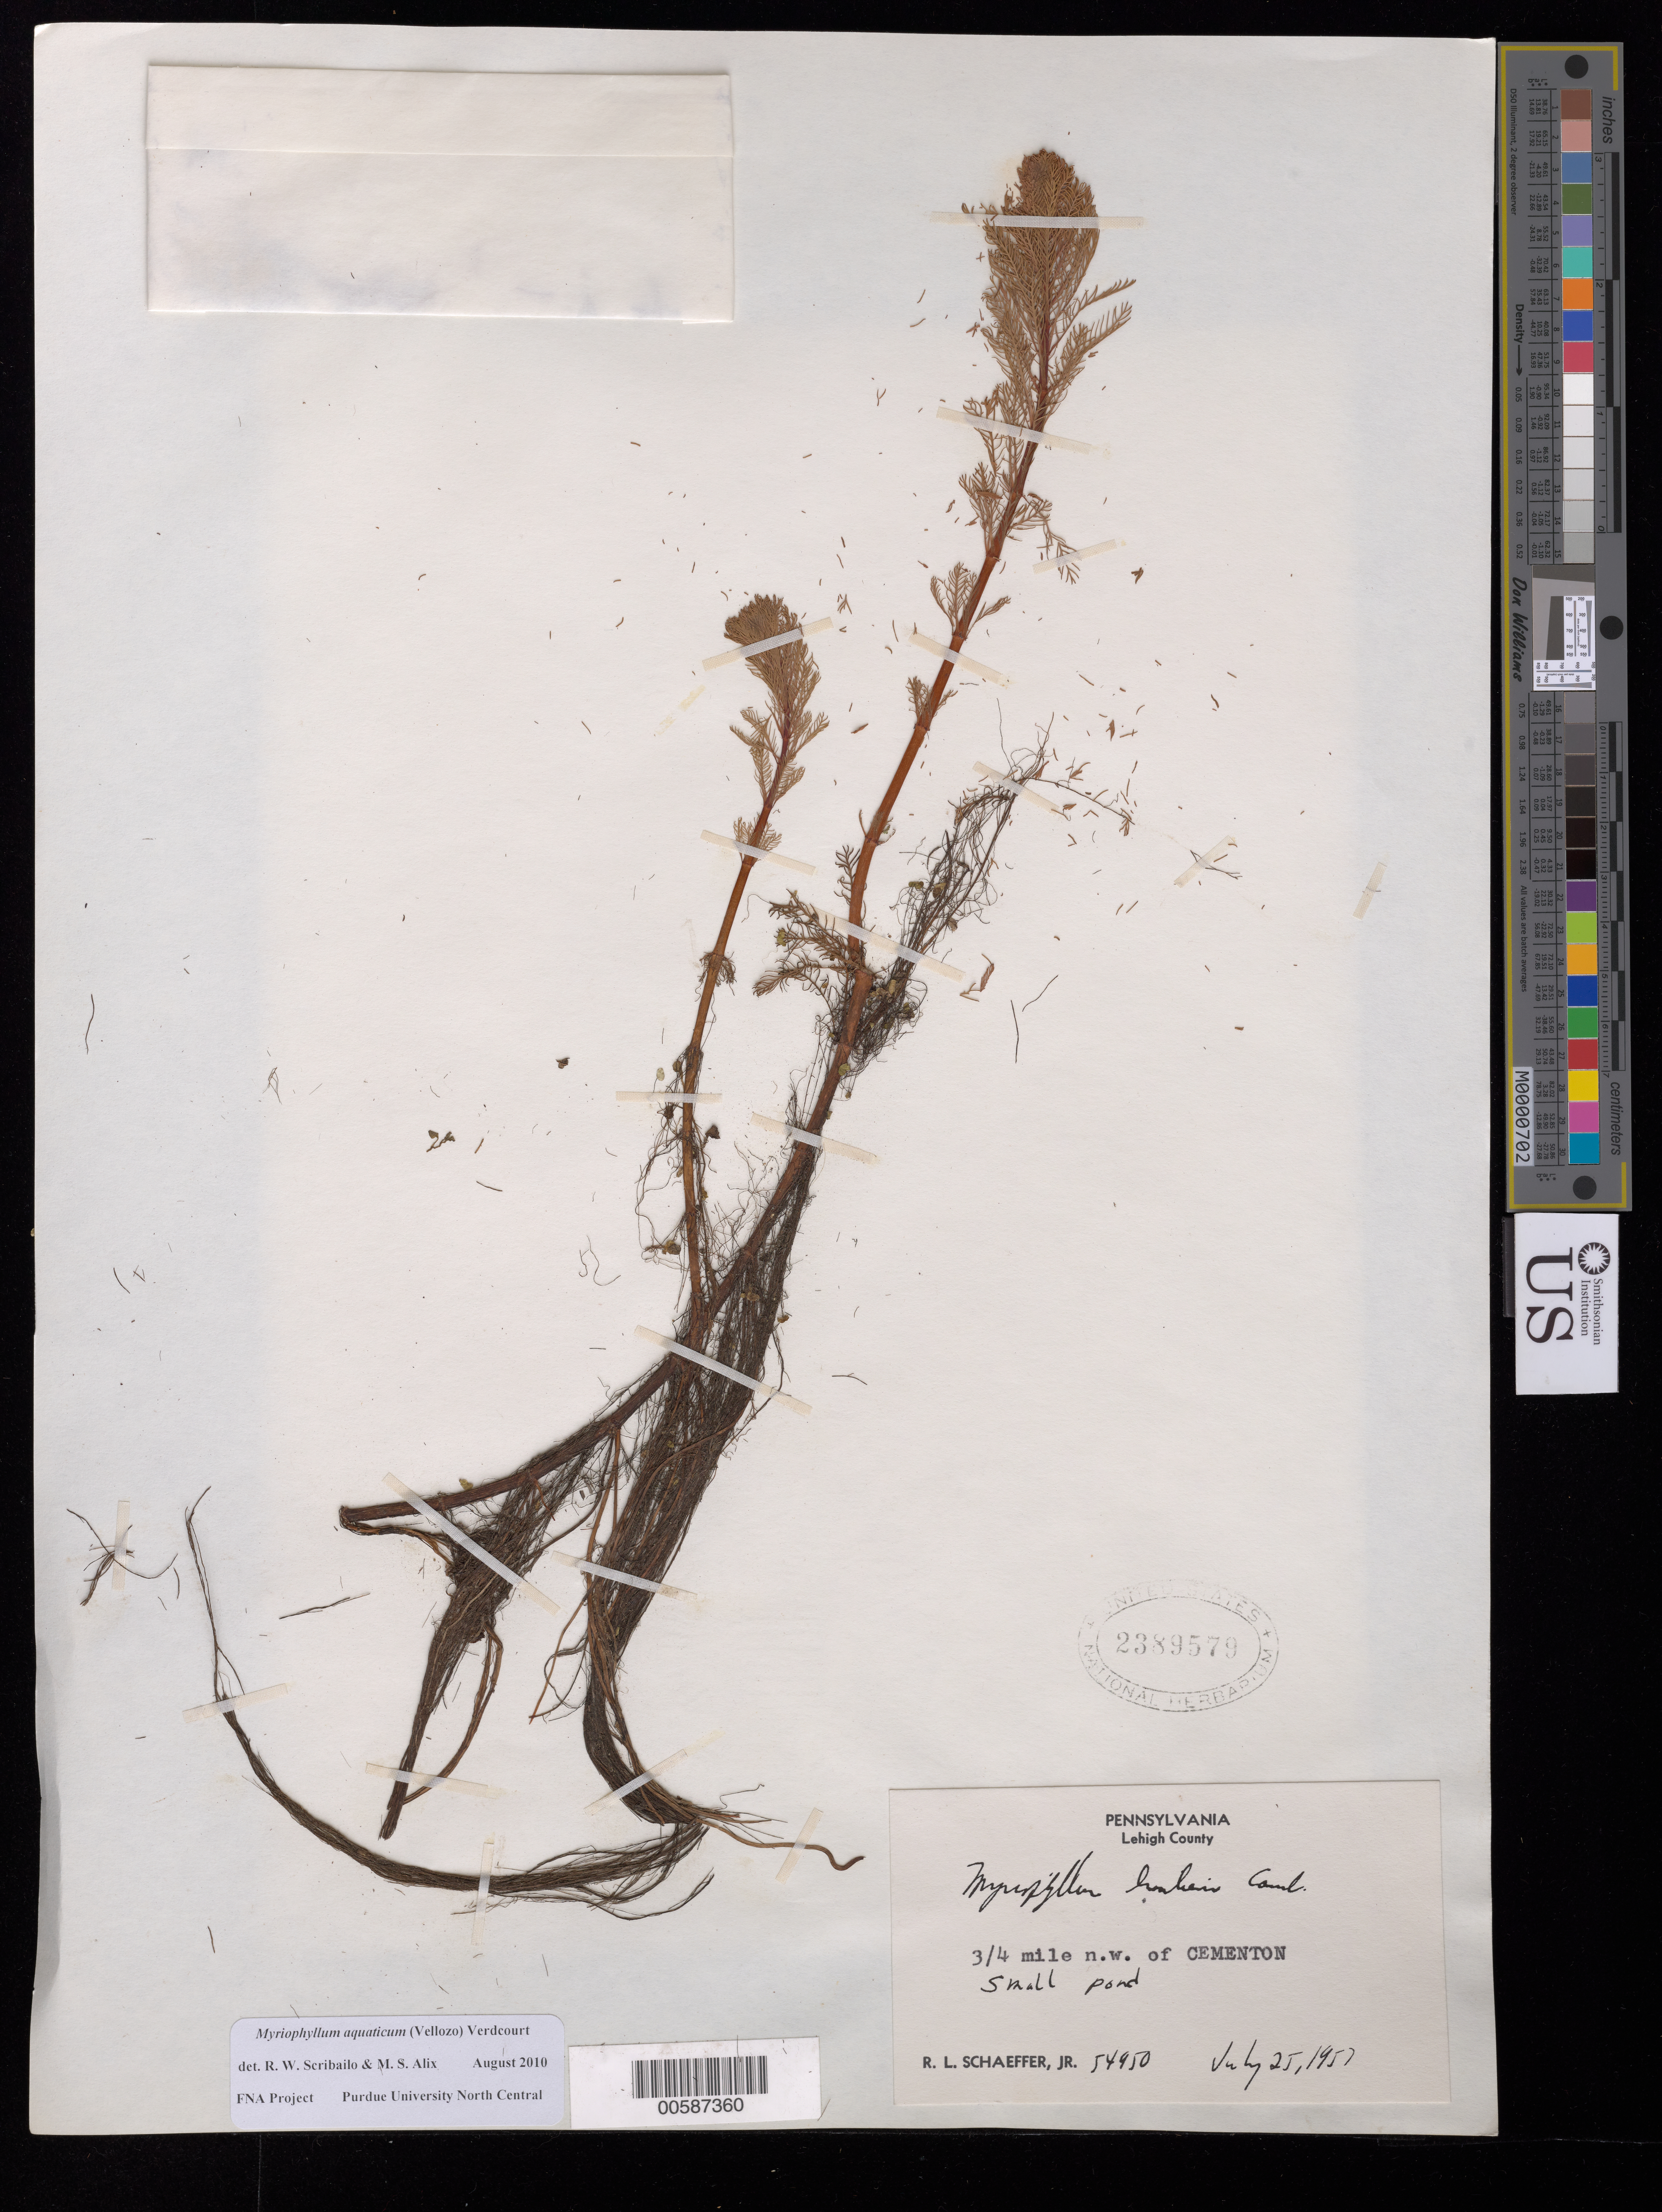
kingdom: Plantae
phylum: Tracheophyta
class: Magnoliopsida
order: Saxifragales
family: Haloragaceae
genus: Myriophyllum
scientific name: Myriophyllum aquaticum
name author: (Vell.) Verdc.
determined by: Scribailo, R. W.; Alix, M. S.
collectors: R. Schaeffer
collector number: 54950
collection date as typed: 25 Jul 1957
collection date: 1957-07-25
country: United States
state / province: Pennsylvania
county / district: Lehigh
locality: NW of Cementon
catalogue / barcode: US 2389579